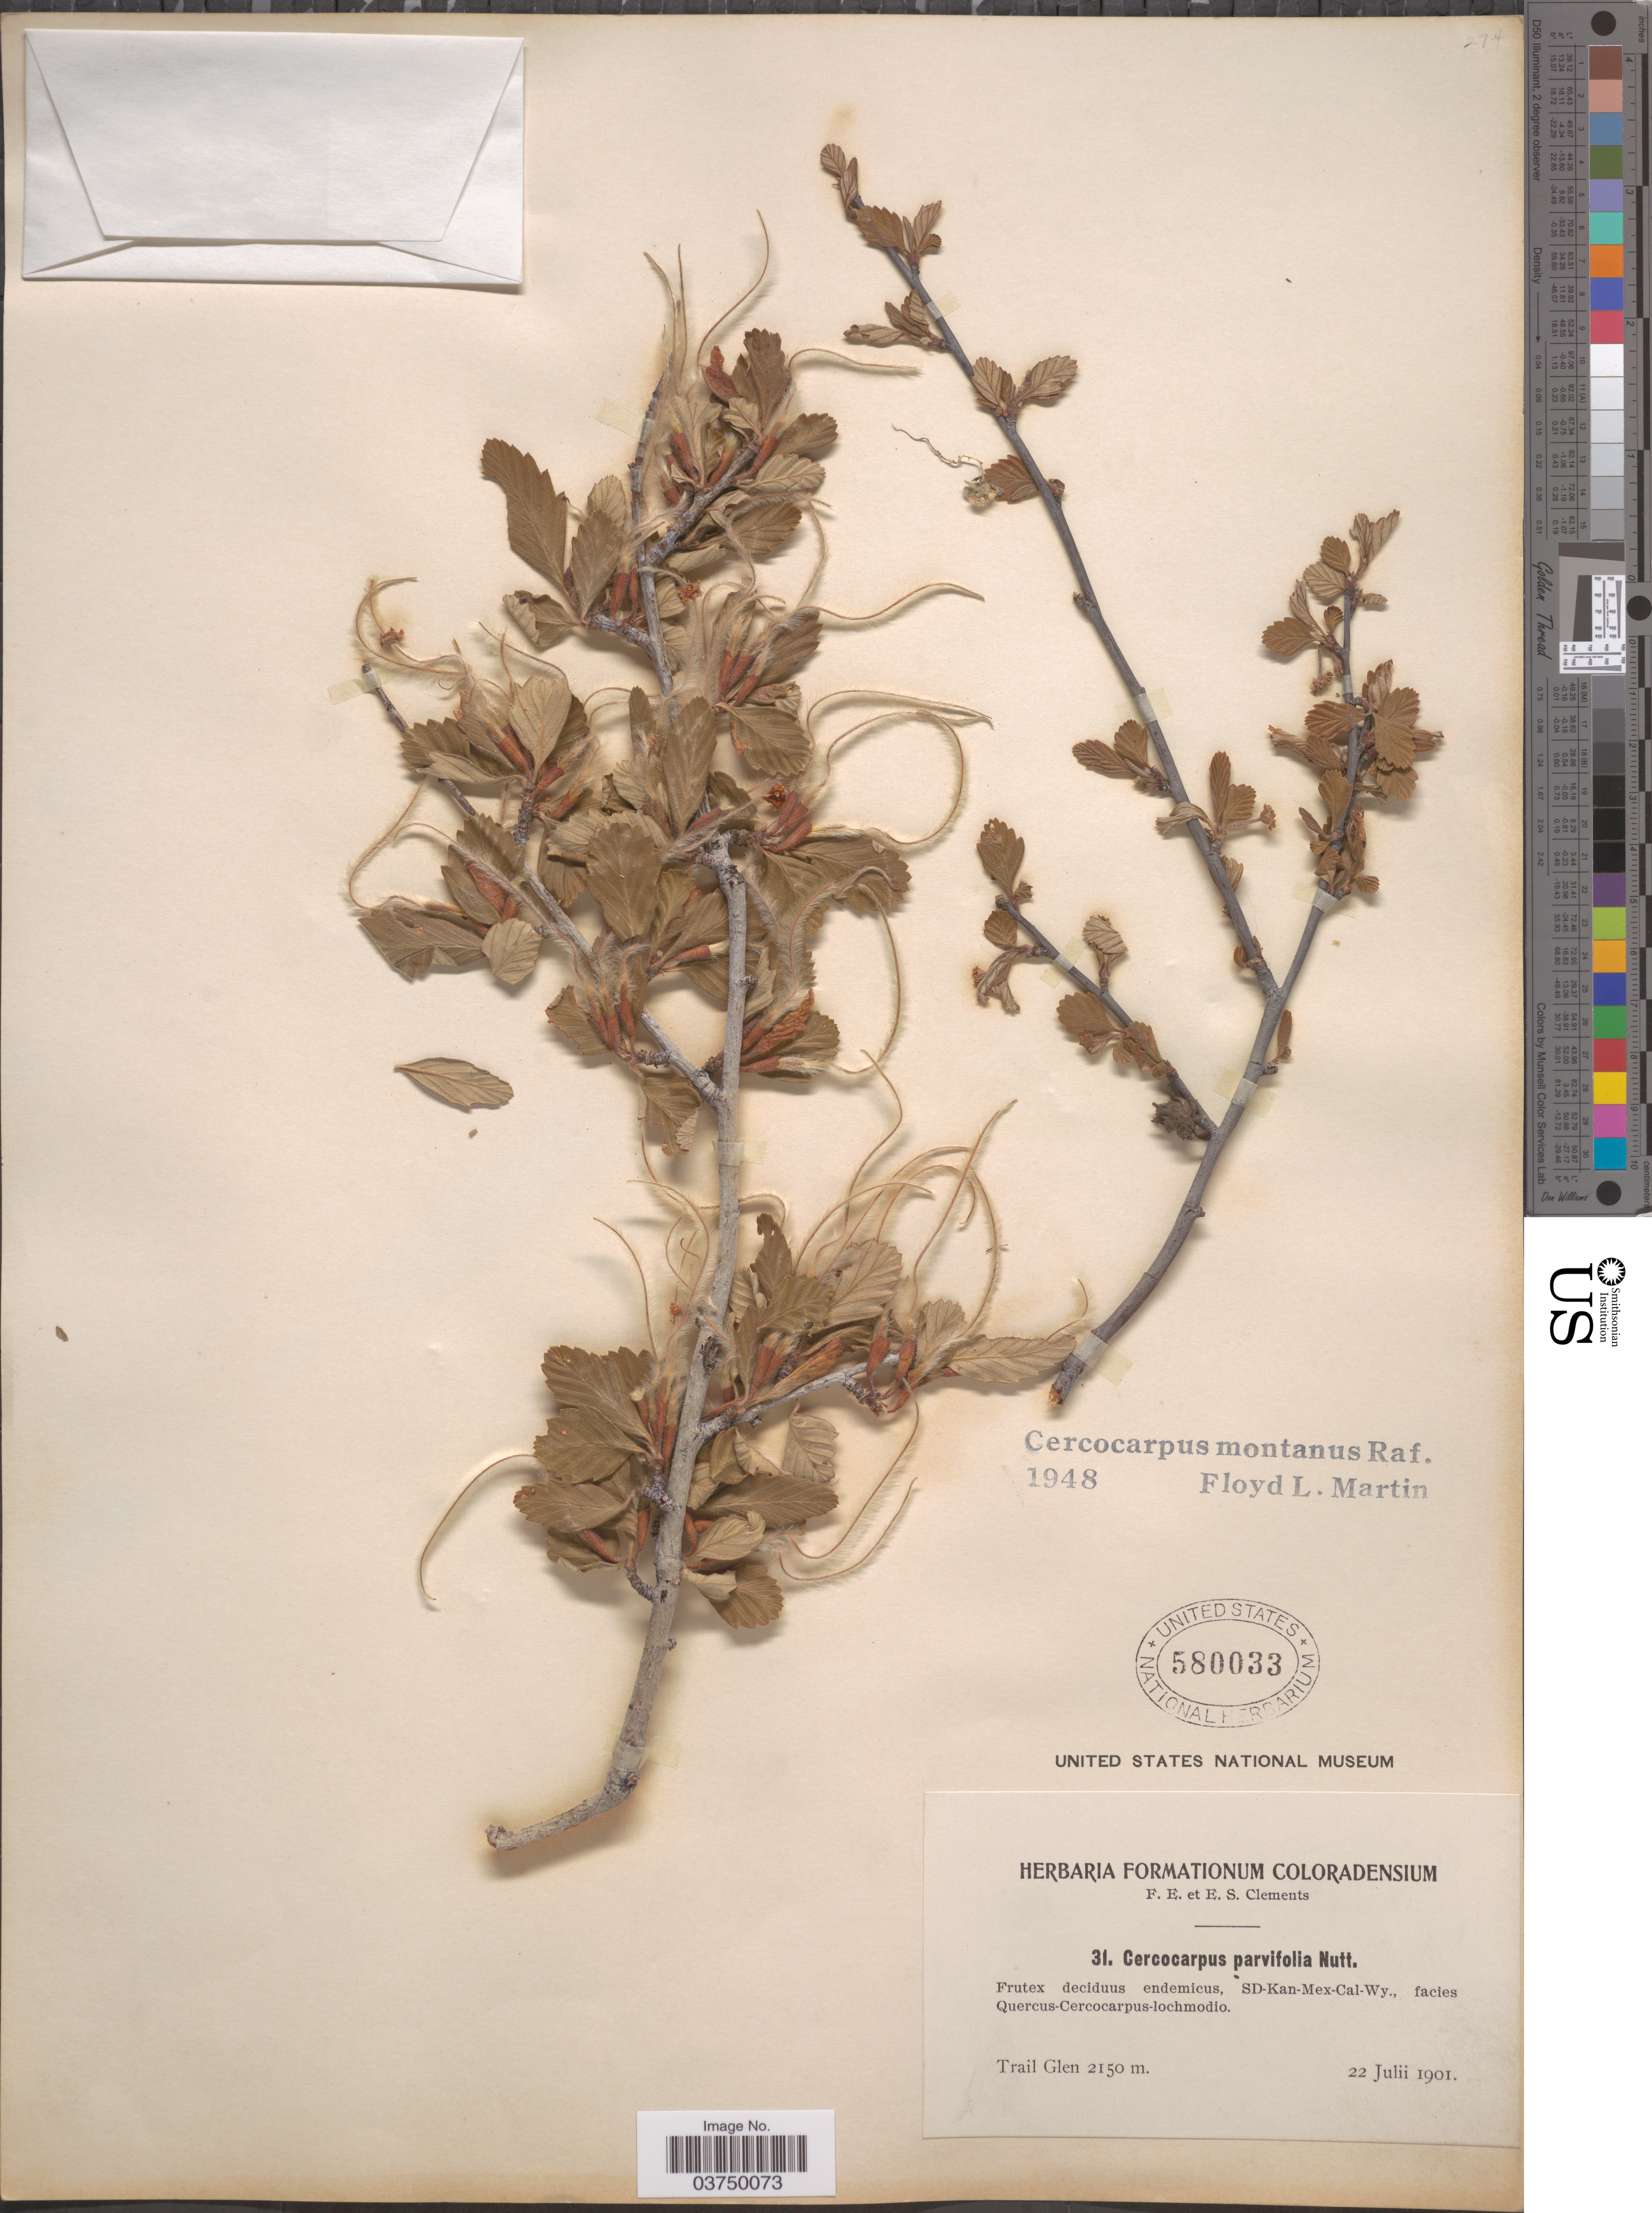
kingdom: Plantae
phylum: Tracheophyta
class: Magnoliopsida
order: Rosales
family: Rosaceae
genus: Cercocarpus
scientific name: Cercocarpus montanus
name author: Raf.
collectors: F. E. Clements & E. S. Clements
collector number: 31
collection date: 1901-07-22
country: United States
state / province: Colorado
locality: Coloradensium. Trail Glen.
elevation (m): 2150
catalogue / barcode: US 580033